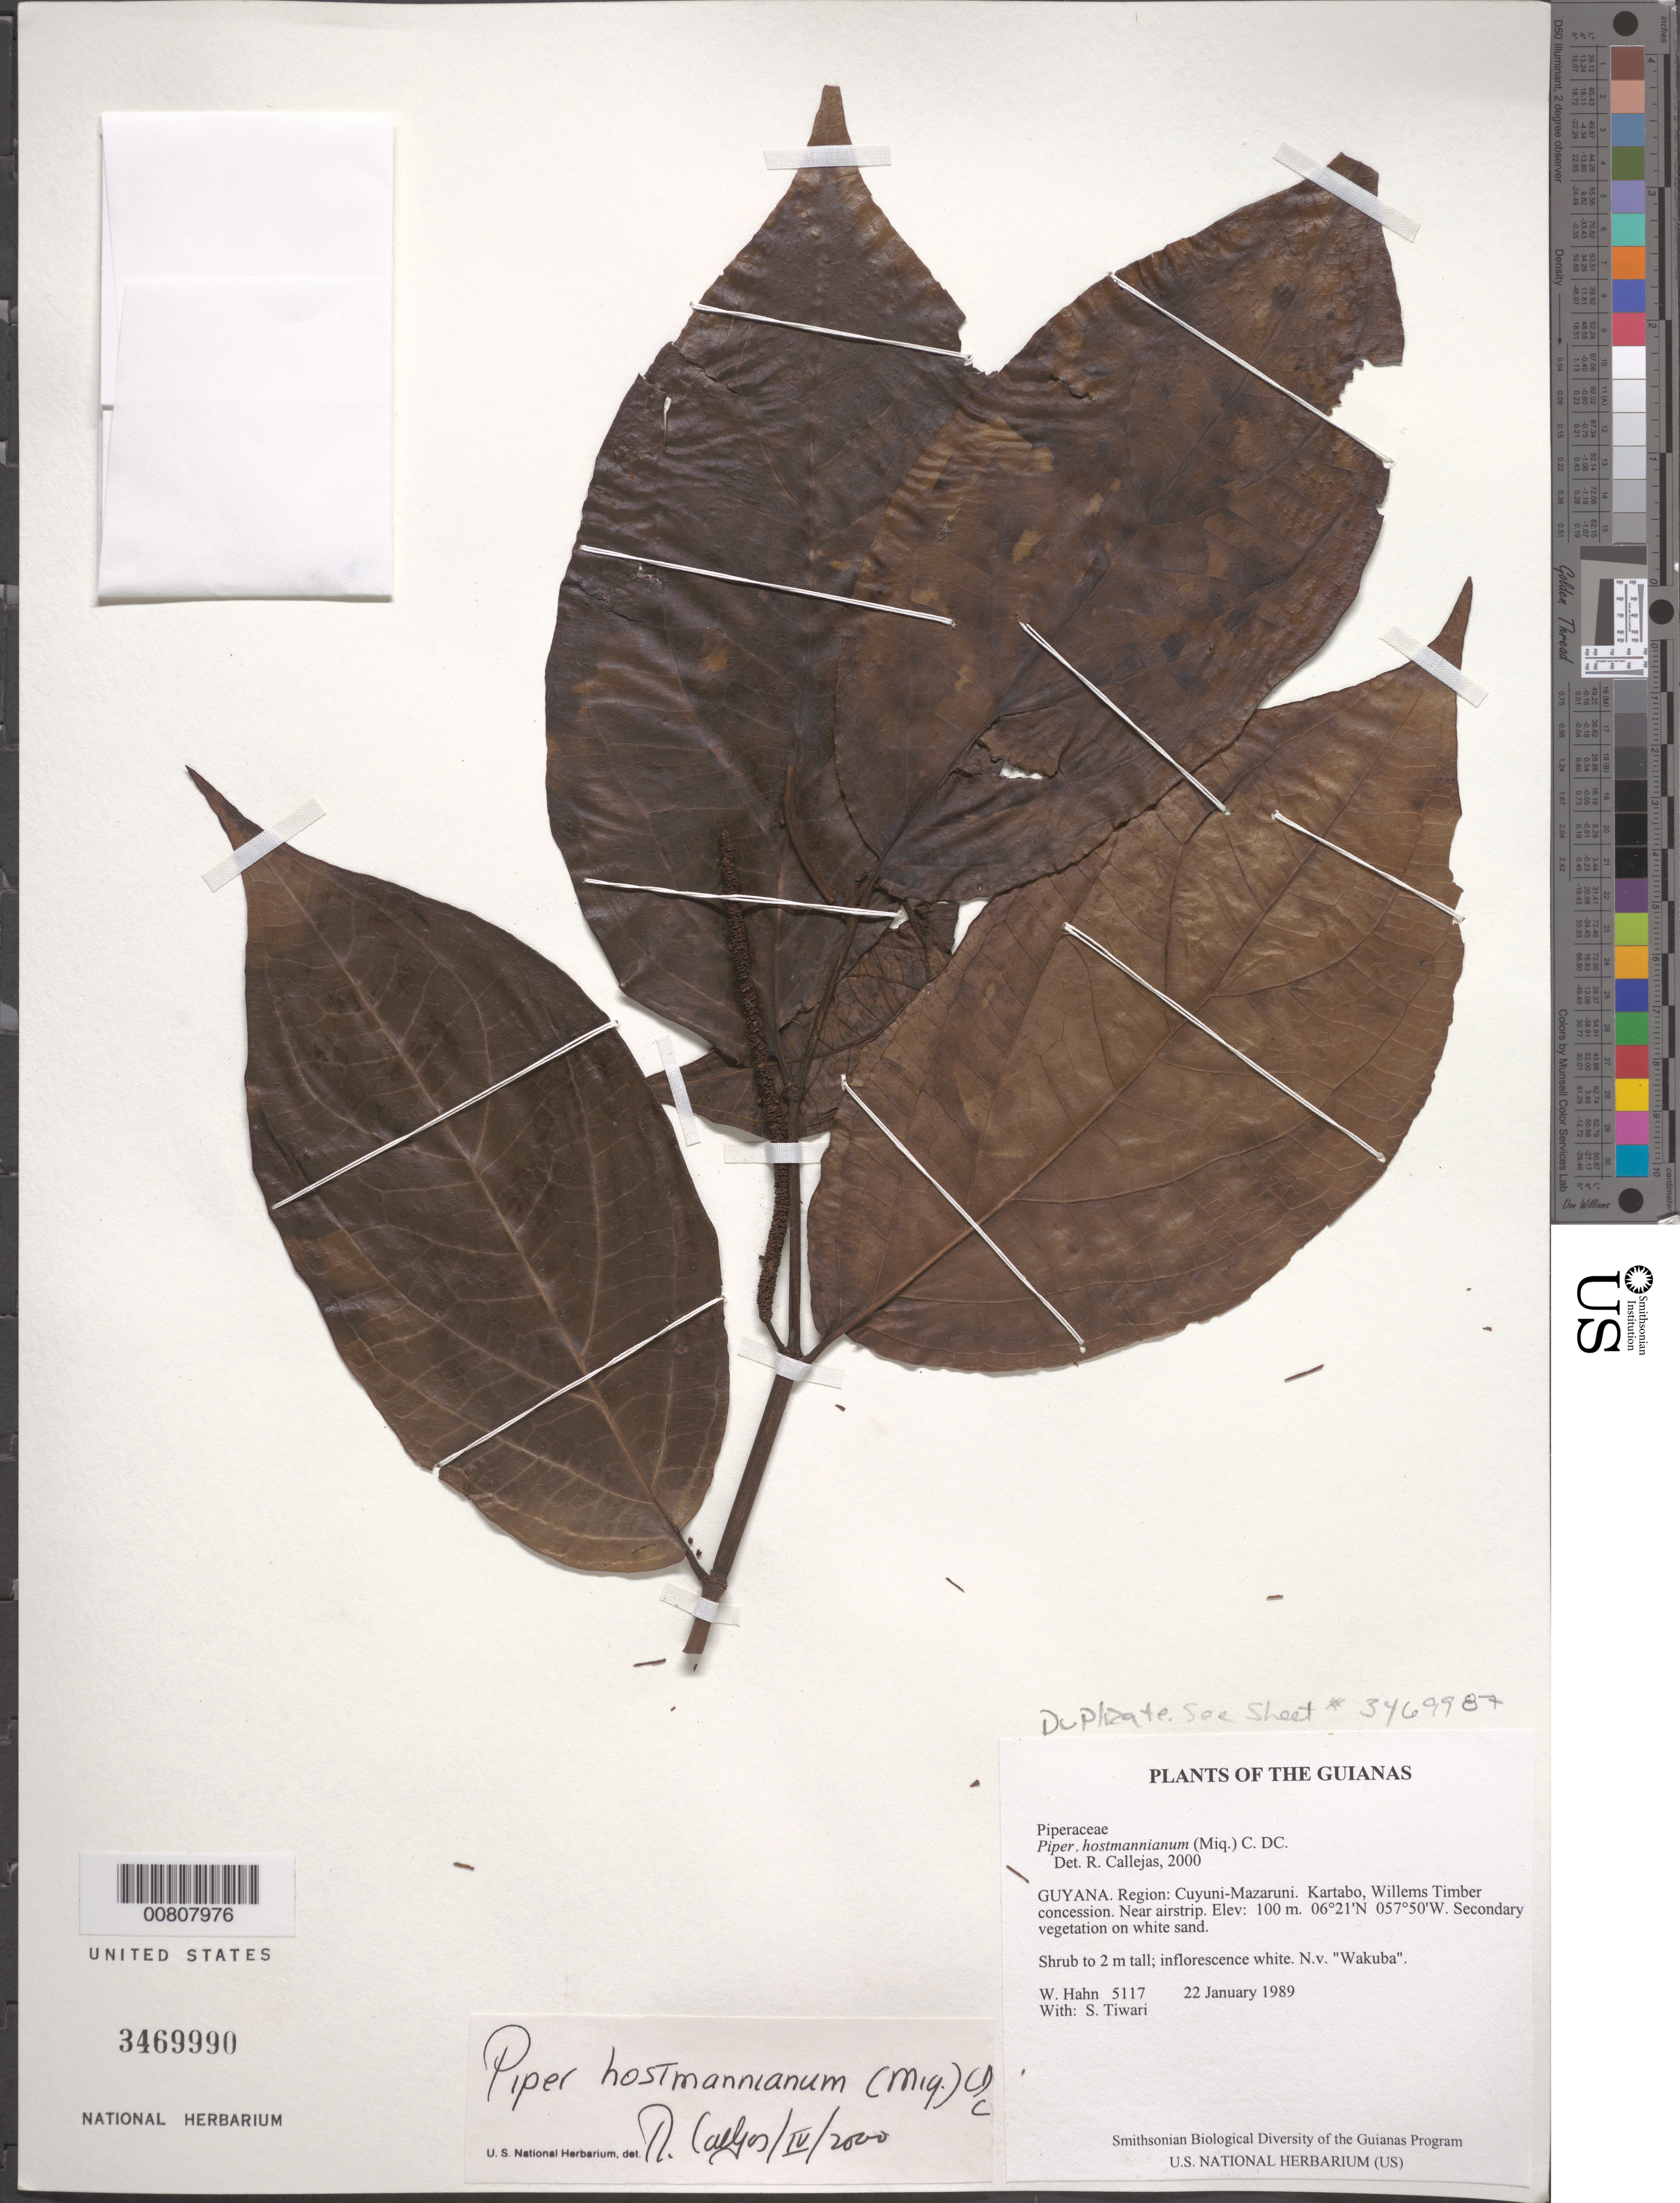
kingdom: Plantae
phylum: Tracheophyta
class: Magnoliopsida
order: Piperales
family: Piperaceae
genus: Piper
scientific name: Piper hostmannianum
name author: (Miq.) C. DC.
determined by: Callejas, Ricardo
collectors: W. Hahn & S. Tiwari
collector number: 5117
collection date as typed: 22 January 1989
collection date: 1989-01-22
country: Guyana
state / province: Cuyuni-Mazaruni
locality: Kartabo, Willems Timber concession. Near airstrip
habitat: Secondary vegetation on white sand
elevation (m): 100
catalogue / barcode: US 3469990